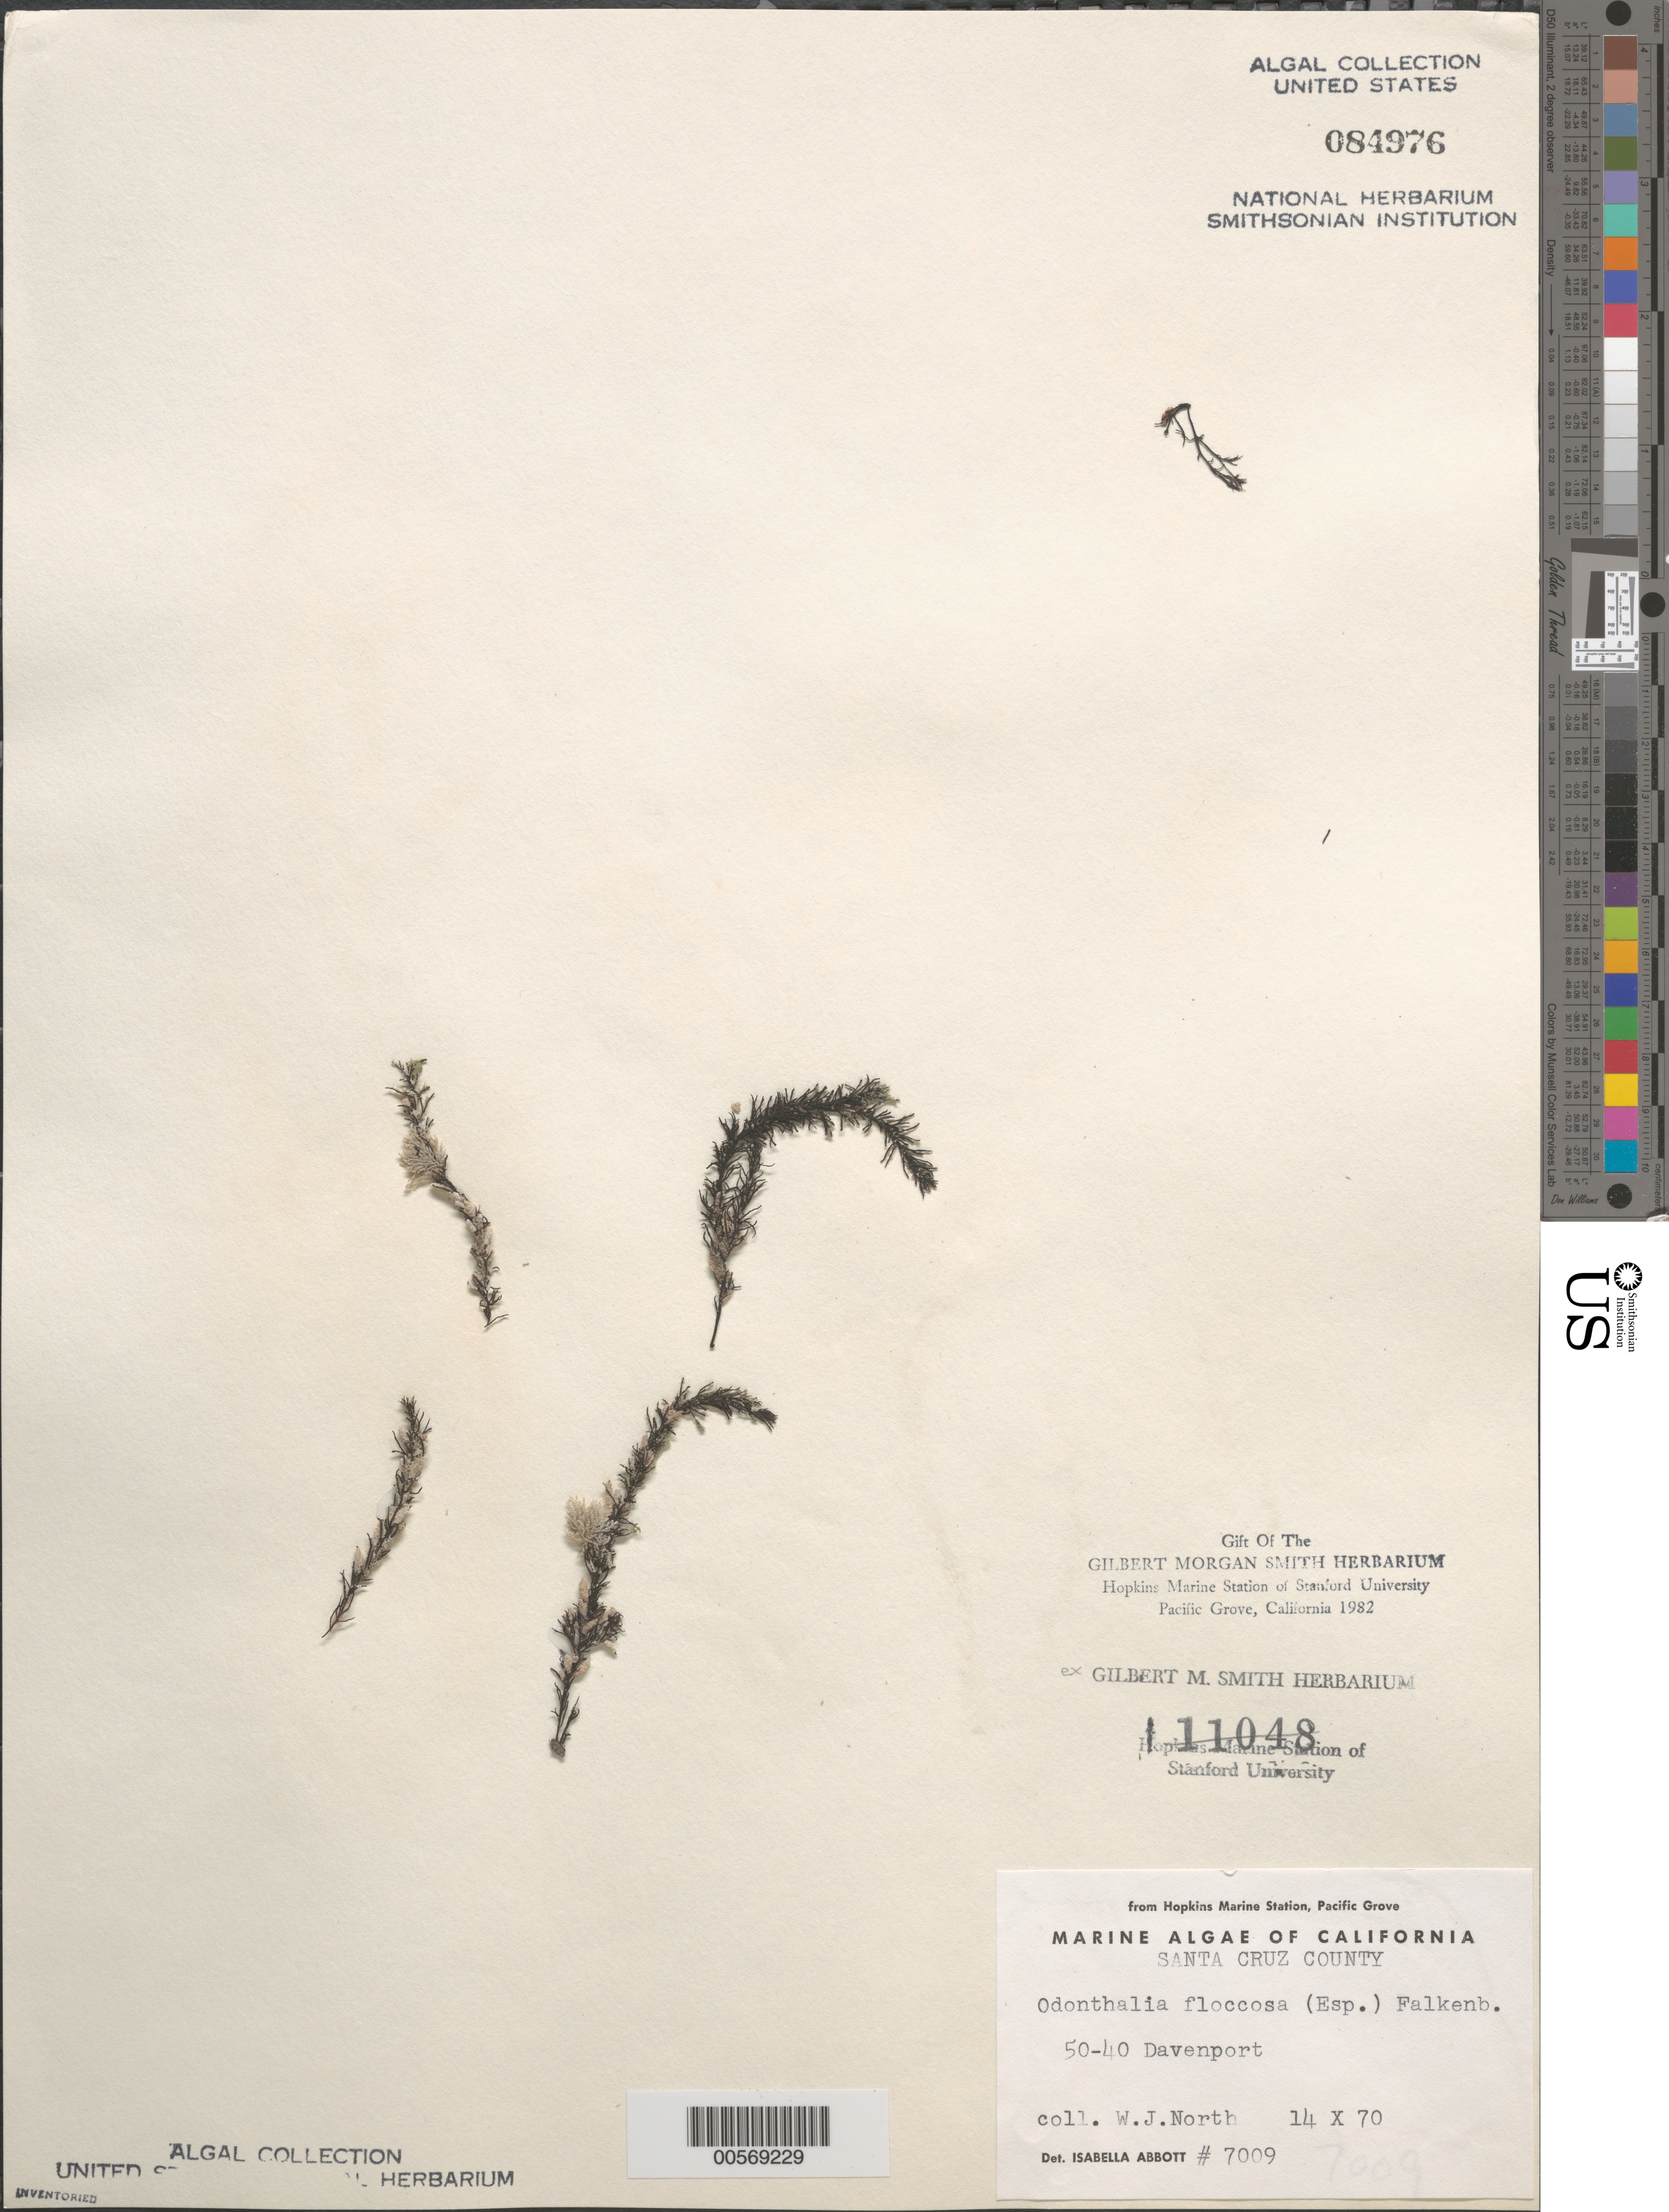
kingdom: Plantae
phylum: Rhodophyta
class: Florideophyceae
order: Ceramiales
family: Rhodomelaceae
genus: Odonthalia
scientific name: Odonthalia floccosa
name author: (Esper) Falkenb.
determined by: Abbott, Isabella A.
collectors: W. North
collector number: IAA 7009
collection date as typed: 14 Oct 1970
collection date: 1970-10-14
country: United States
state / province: California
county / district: Santa Cruz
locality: Davenport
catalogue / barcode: US 84976